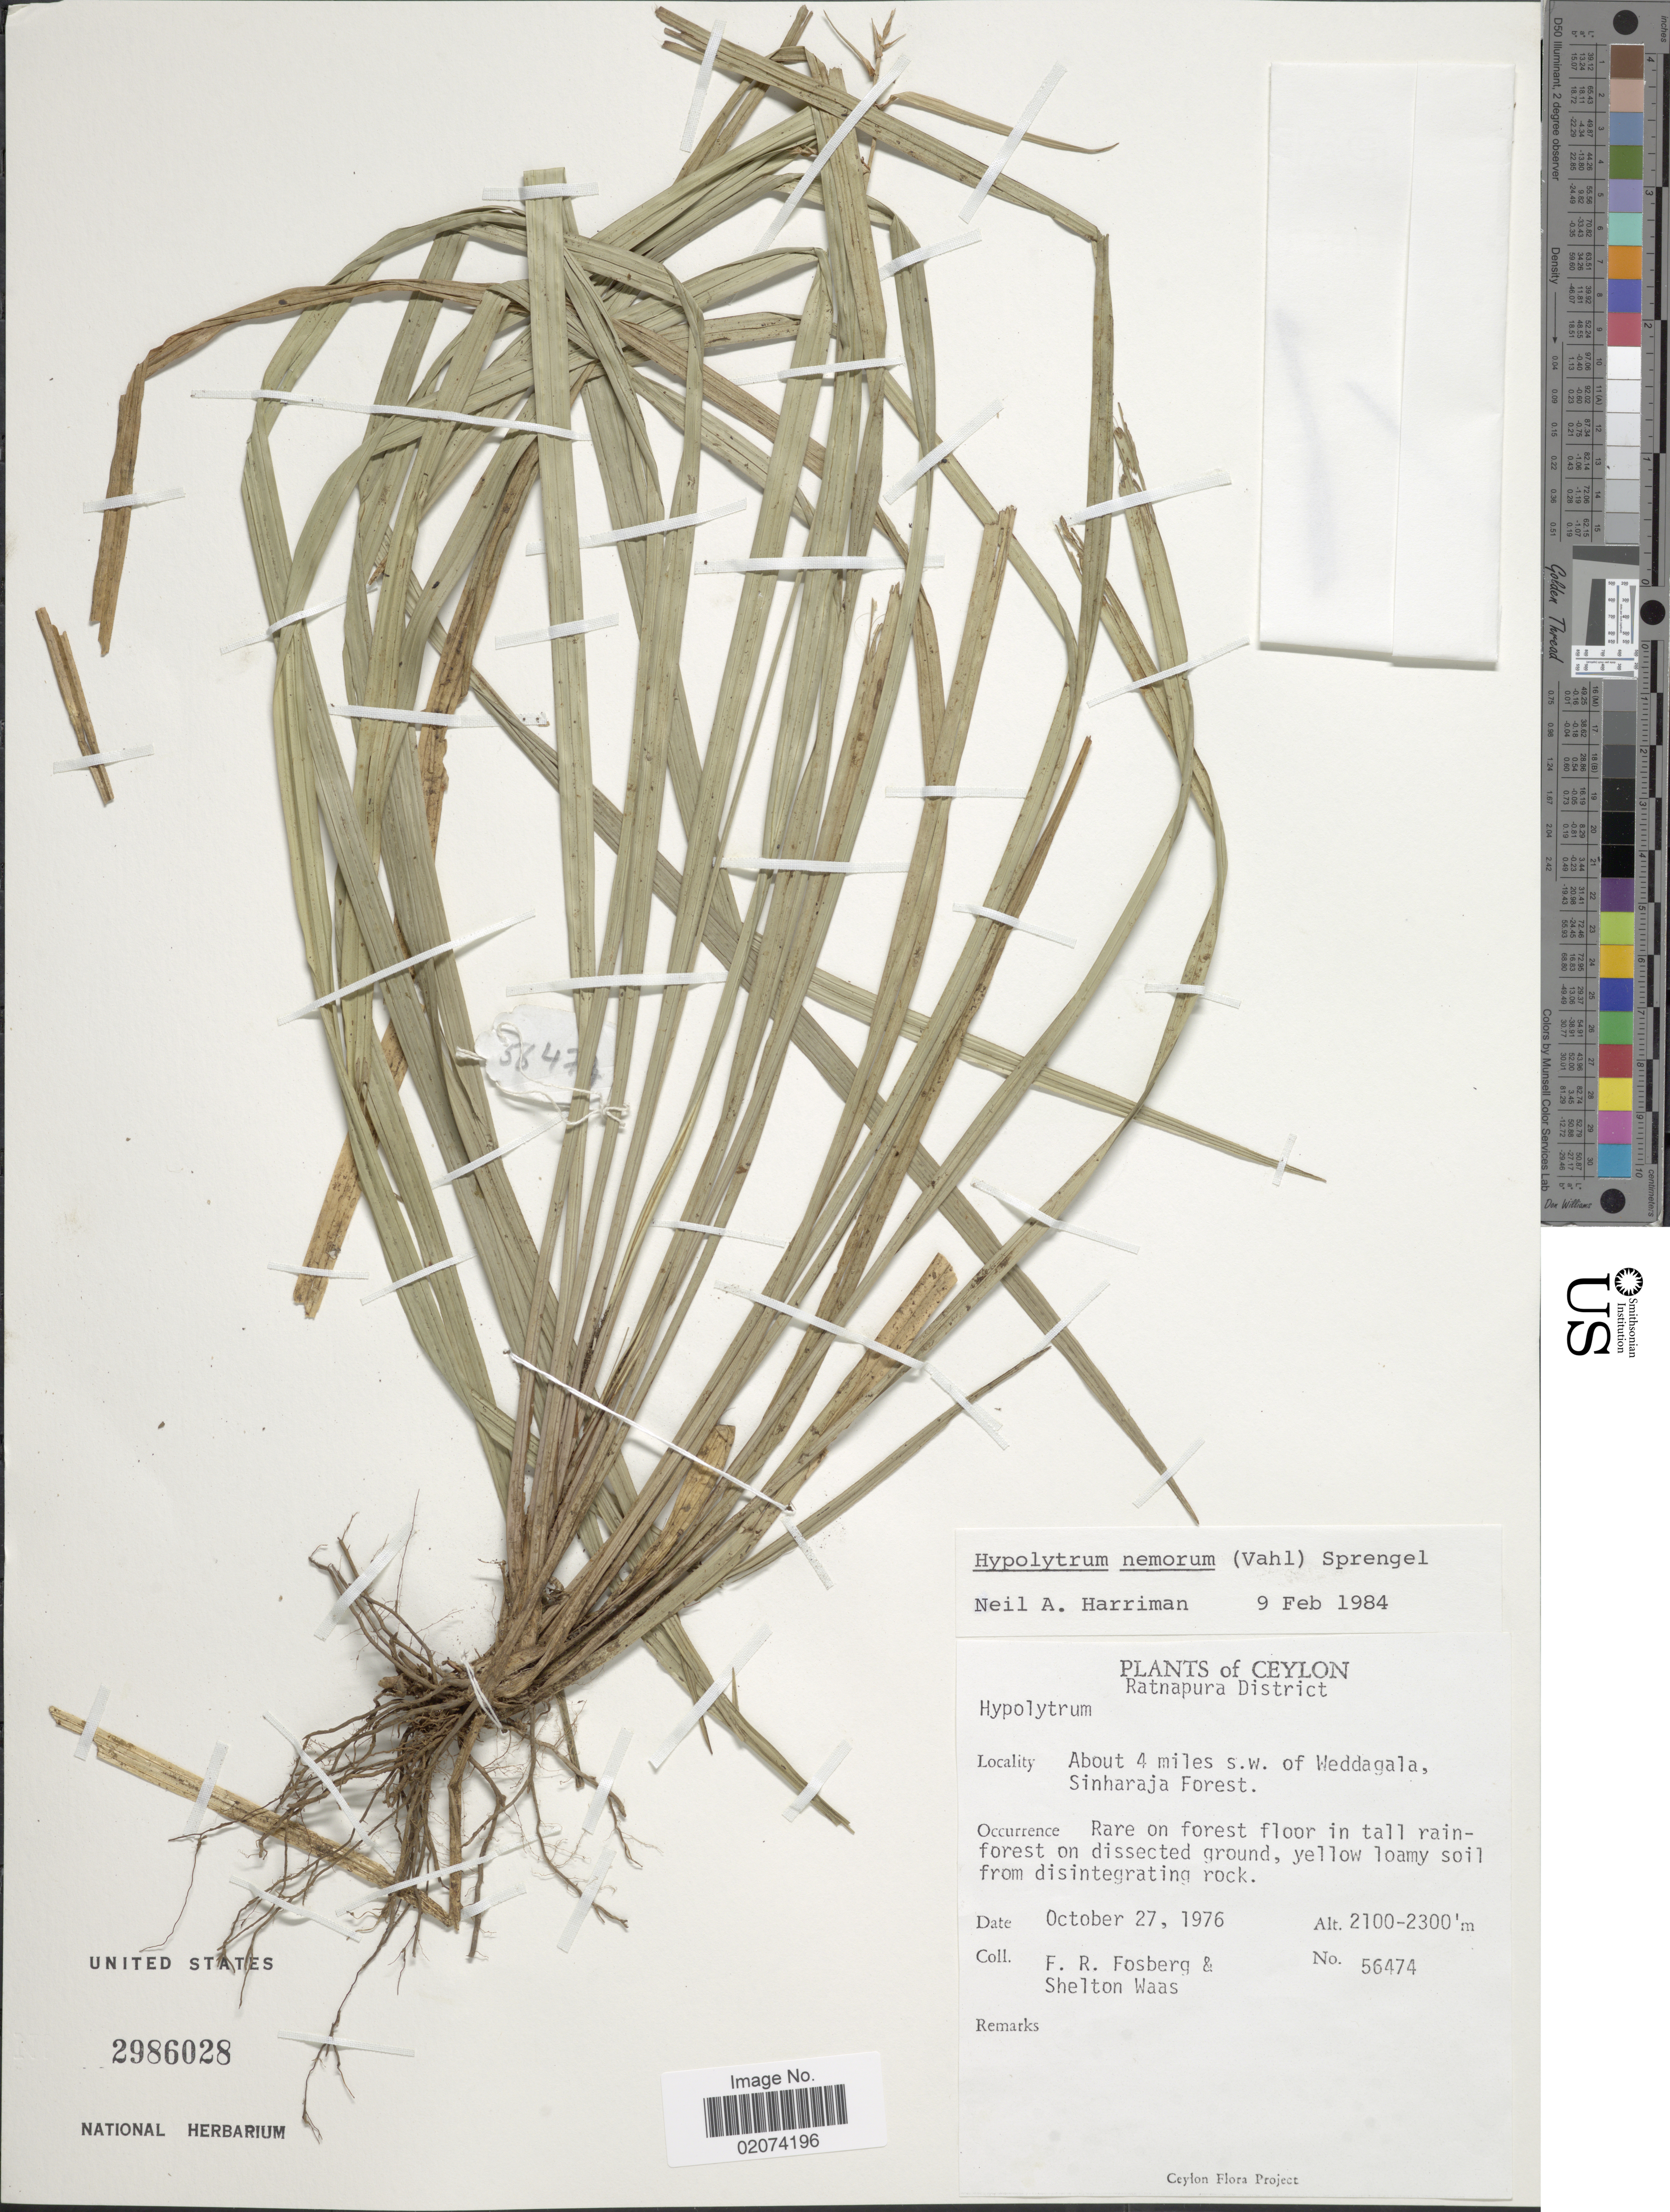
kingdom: Plantae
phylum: Tracheophyta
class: Liliopsida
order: Poales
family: Cyperaceae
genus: Hypolytrum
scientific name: Hypolytrum nemorum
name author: (Vahl) Spreng.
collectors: F. R. Fosberg & S. Waas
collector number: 56474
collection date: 1976-10-27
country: Sri Lanka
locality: Ceylon, Ratnapura District. About 4 miles s.w. of Weddagala, Sinharaja Forest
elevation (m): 640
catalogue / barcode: US 2986028